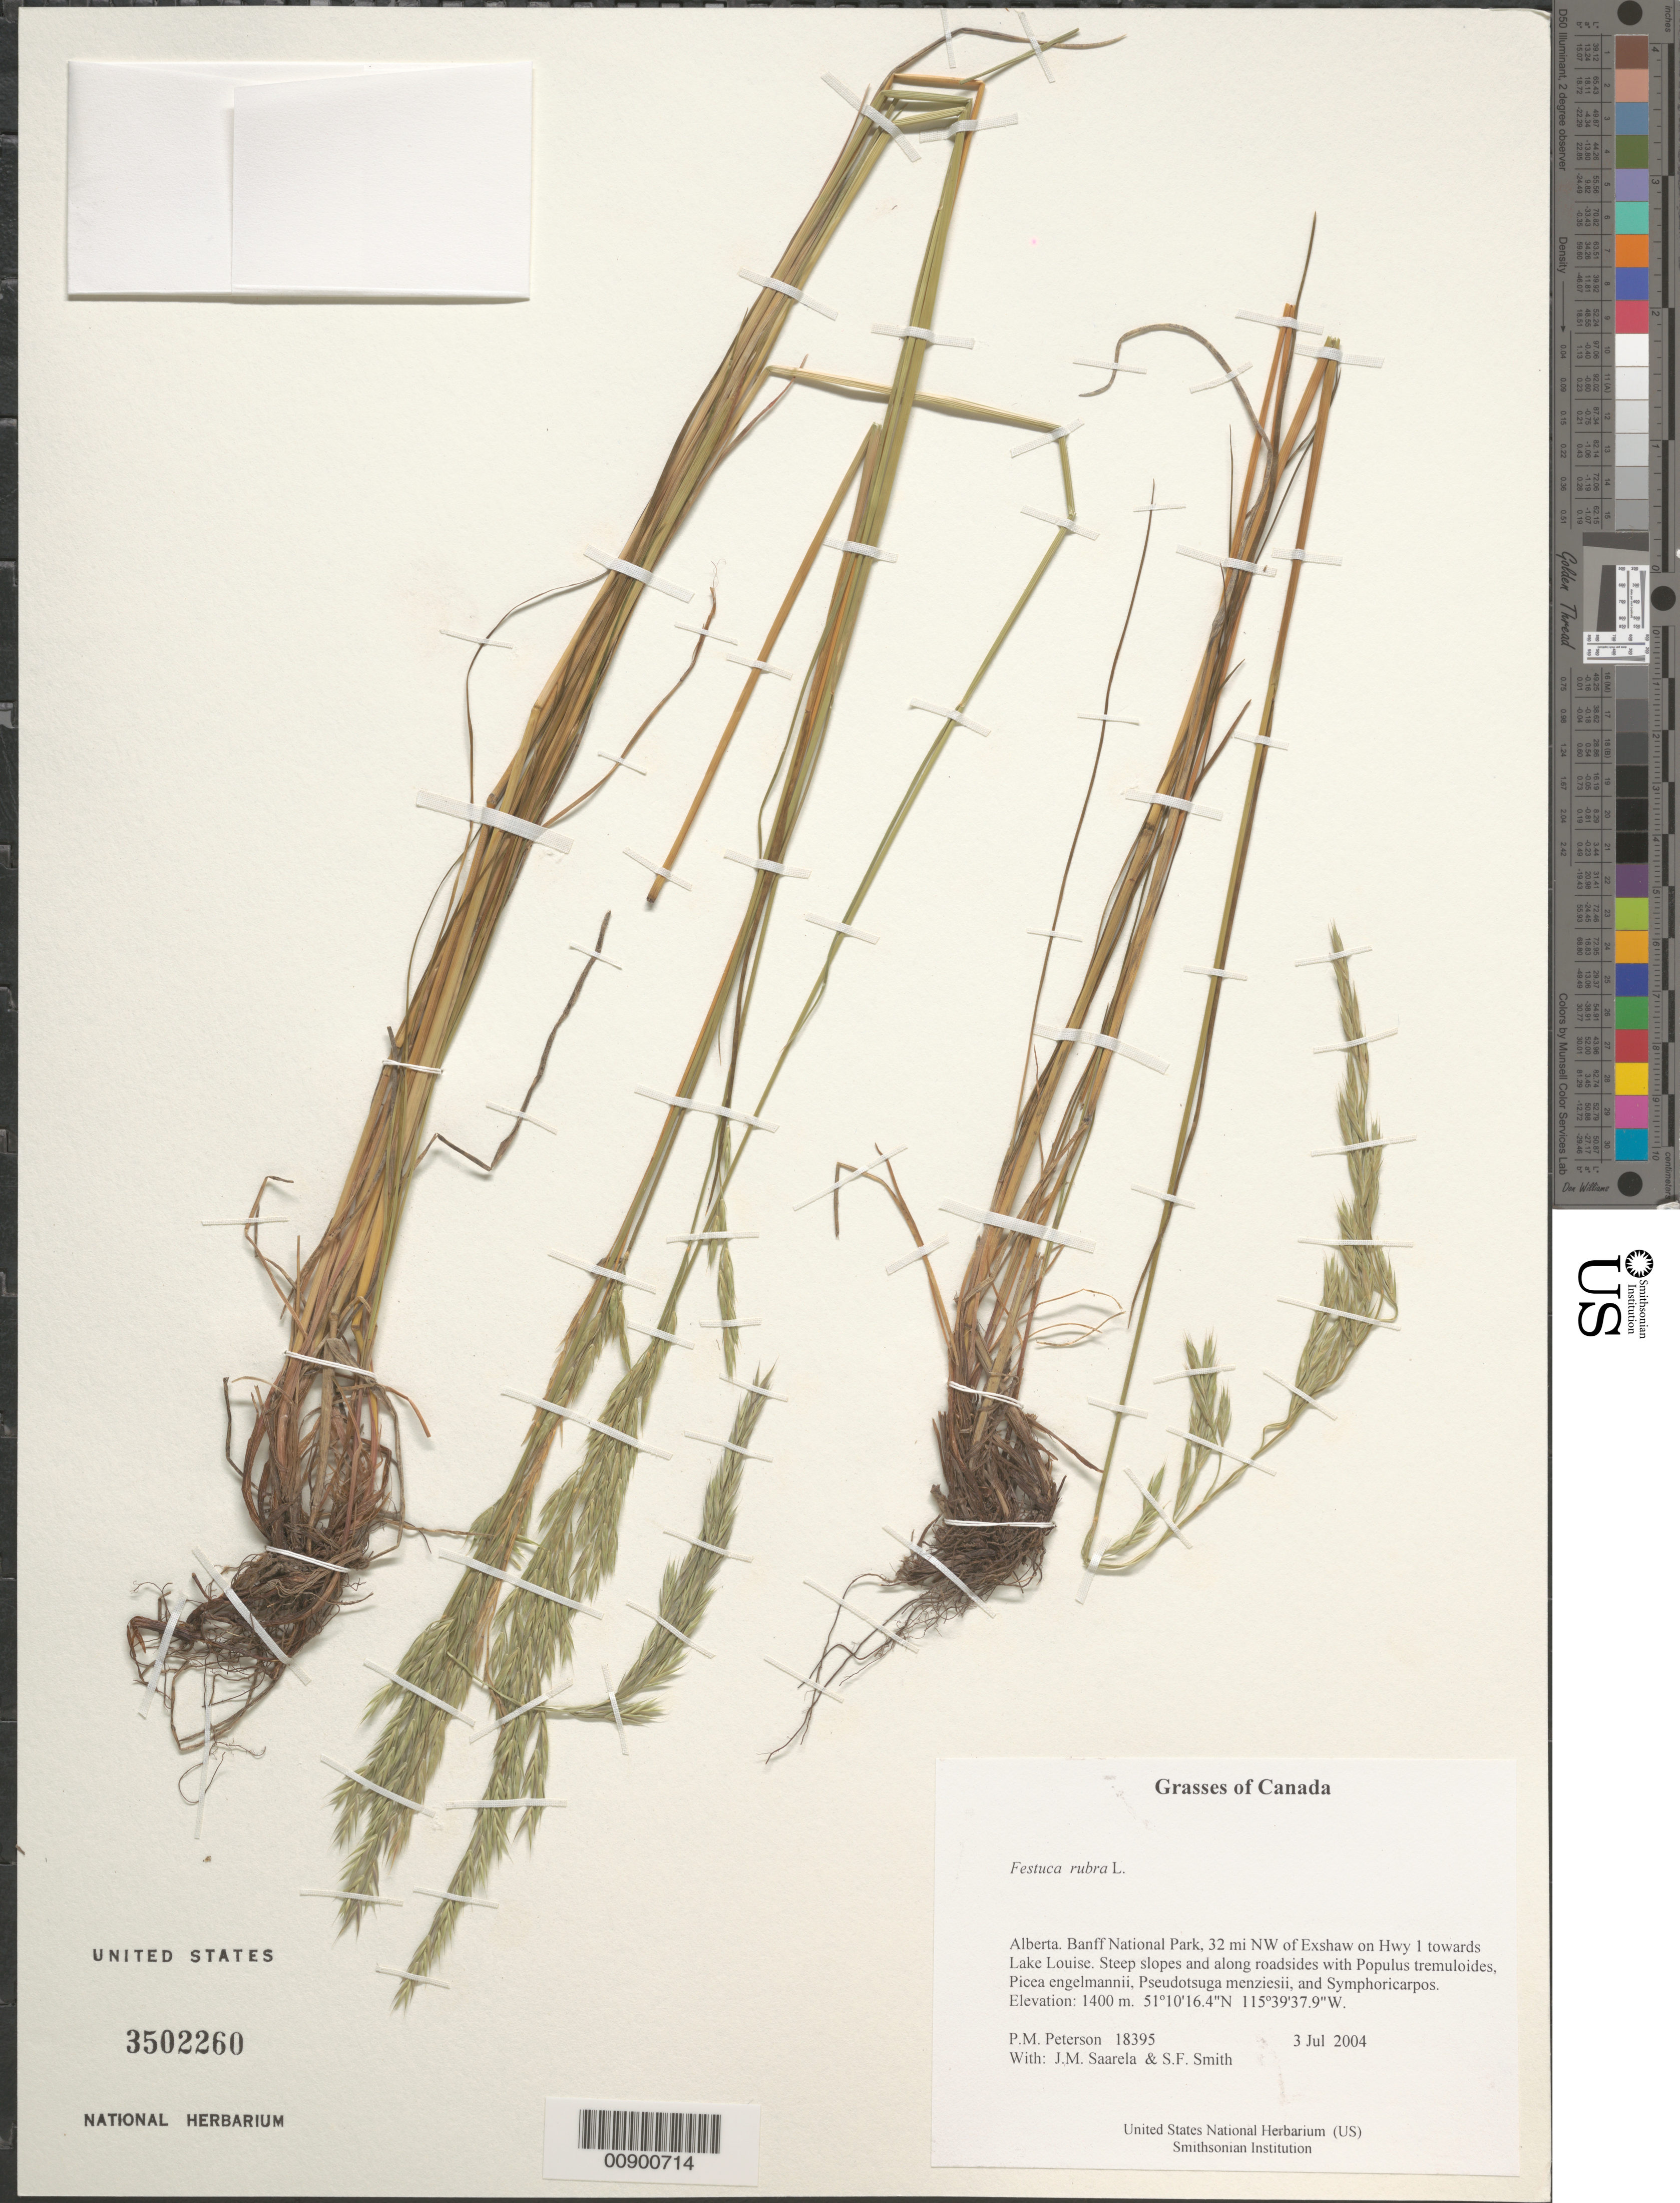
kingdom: Plantae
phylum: Tracheophyta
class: Liliopsida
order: Poales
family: Poaceae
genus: Festuca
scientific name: Festuca rubra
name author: L.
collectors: P. M. Peterson, J. Saarela & S.F. Smith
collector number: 18395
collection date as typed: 03 Jul 2004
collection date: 2004-07-03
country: Canada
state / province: Alberta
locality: Banff National Park, 32 mi NW of Exshaw on Hwy 1 towards Lake Louise. Steep slopes and along roadsides with Populus tremuloides, Picea engelmannii, Pseudotsuga menziesii, and Symphoricarpos.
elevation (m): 1400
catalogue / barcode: US 3502262